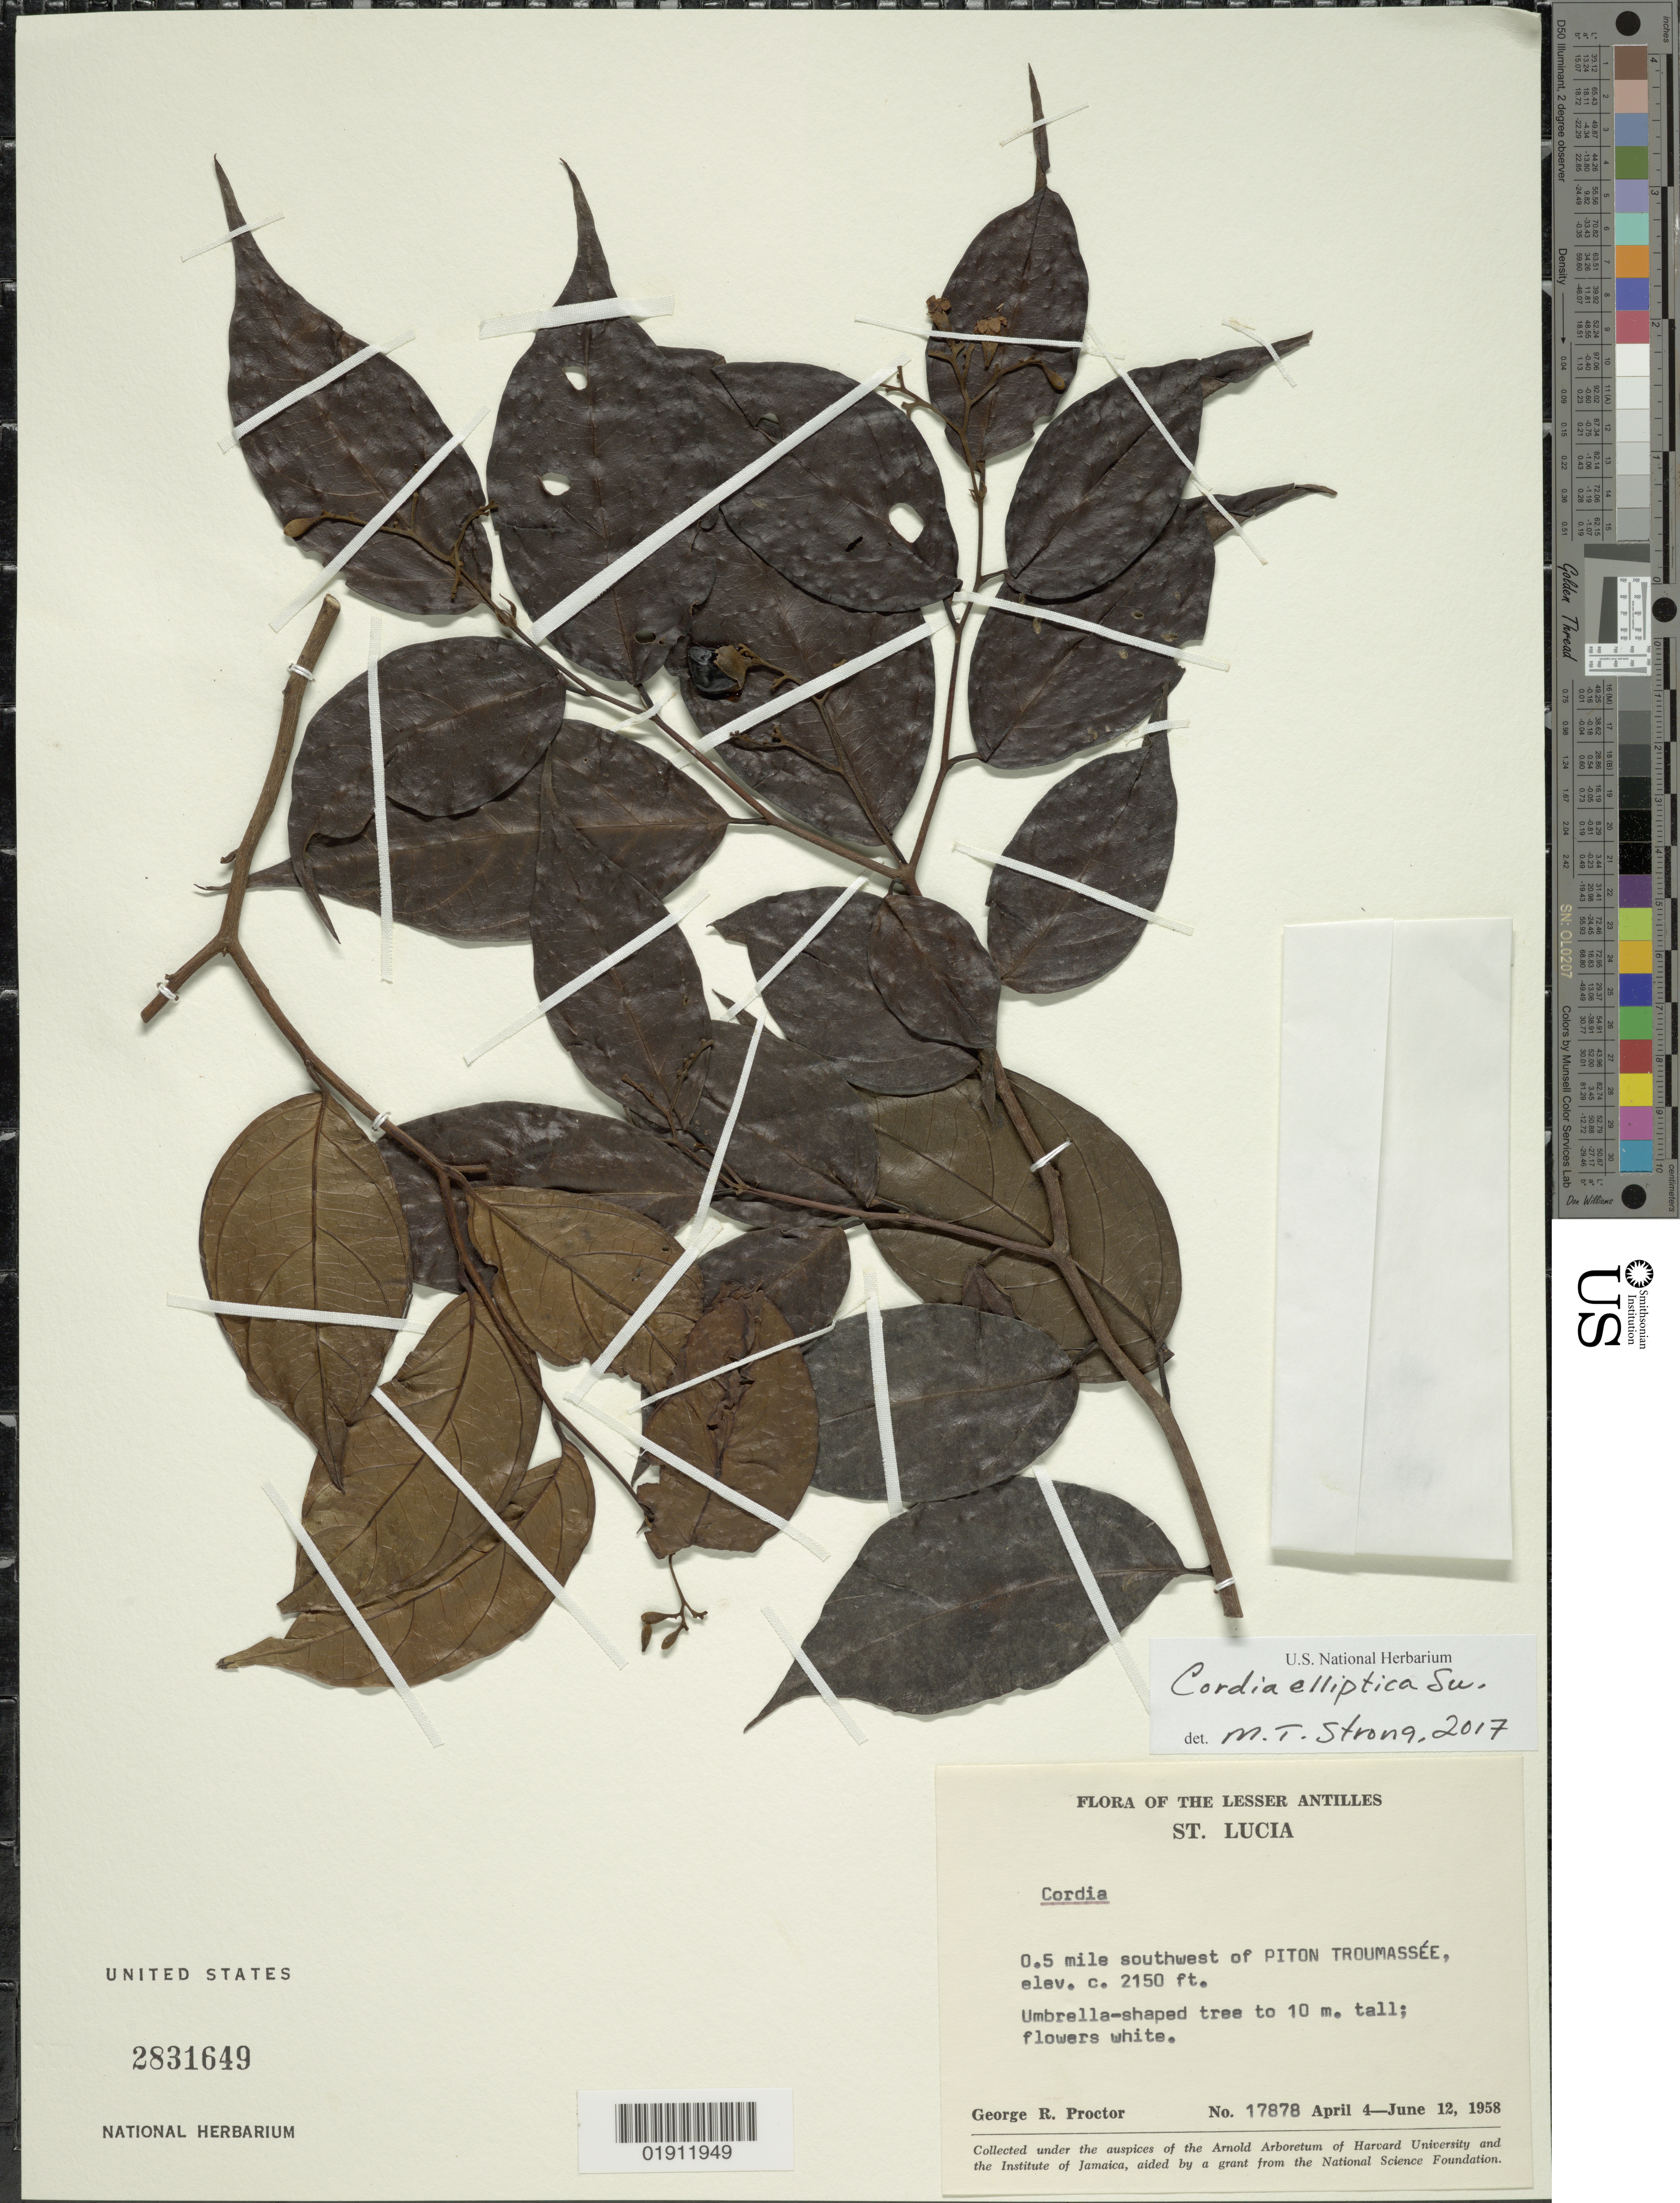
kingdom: Plantae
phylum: Tracheophyta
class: Magnoliopsida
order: Boraginales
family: Cordiaceae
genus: Cordia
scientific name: Cordia elliptica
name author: Sw.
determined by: Strong, M. T., (US), Smithsonian Institution - National Museum of Natural History (UNITED STATES)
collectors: G. R. Proctor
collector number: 17878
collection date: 1958-04-04/1958-06-12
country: St. Lucia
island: Saint Lucia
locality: Piton Troumassee, 0.5 mile SW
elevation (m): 655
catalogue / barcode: US 2831649